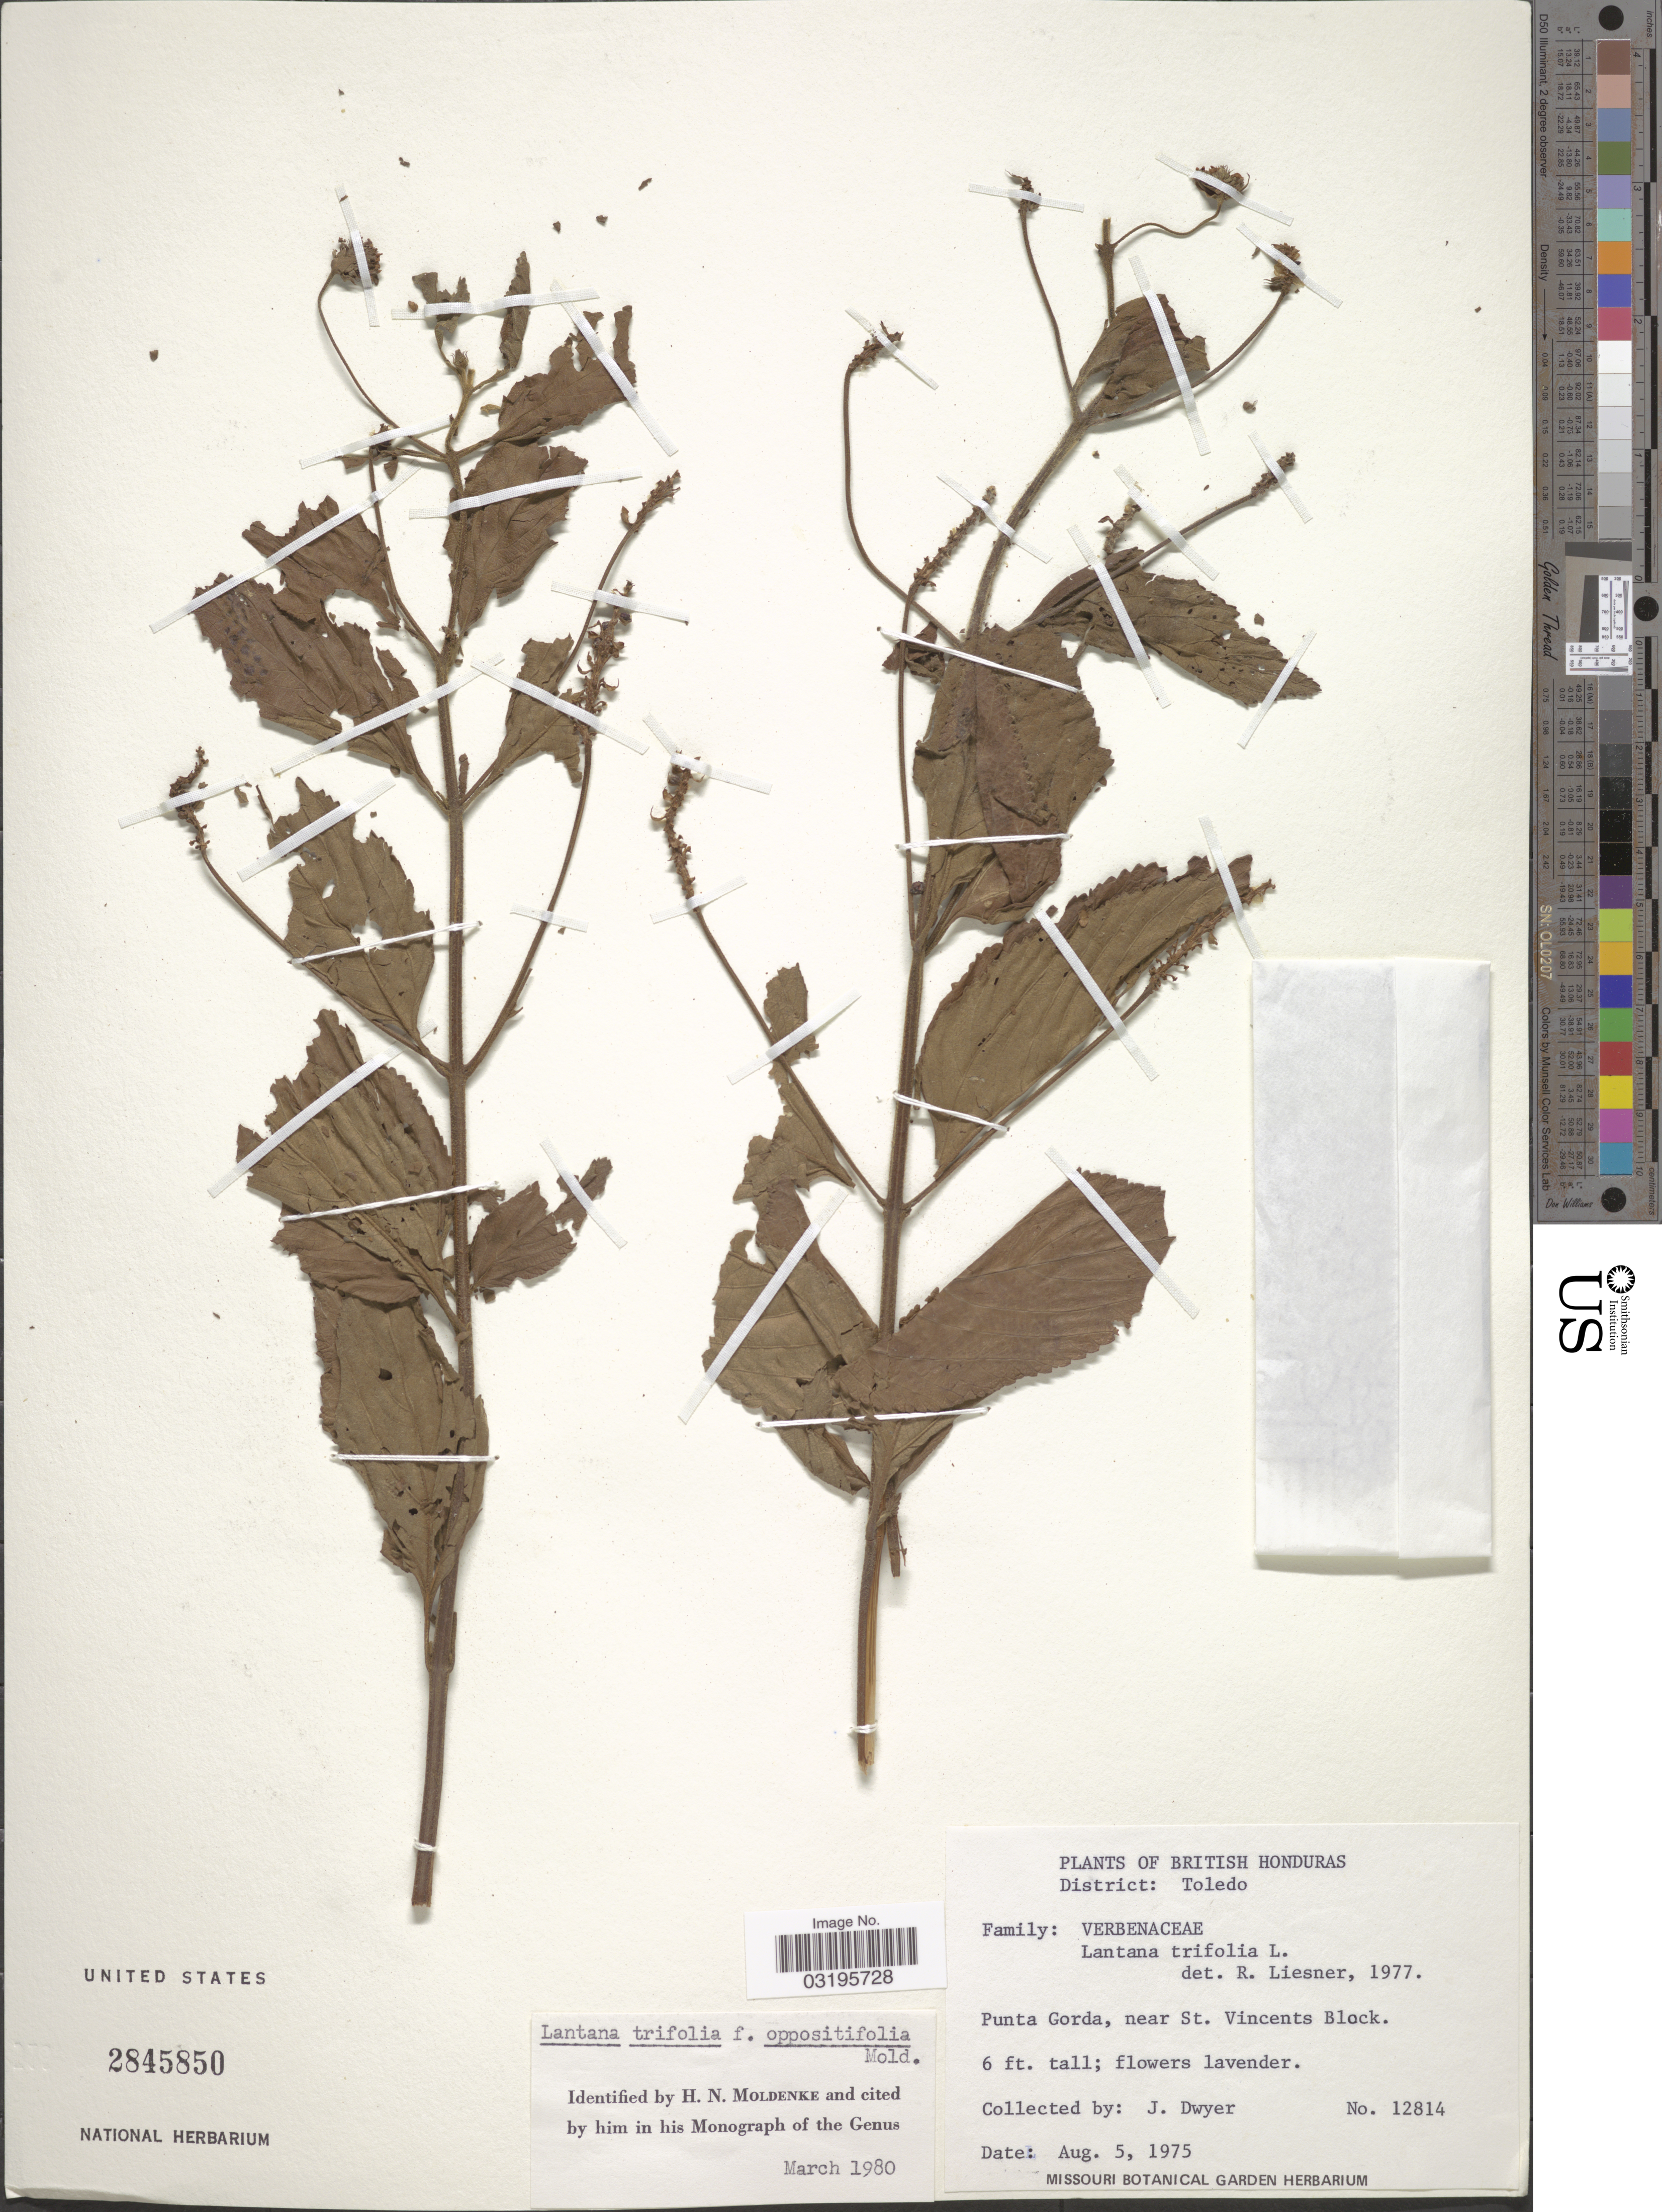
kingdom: Plantae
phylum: Tracheophyta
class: Magnoliopsida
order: Lamiales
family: Verbenaceae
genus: Lantana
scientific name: Lantana trifolia f. oppositifolia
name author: Moldenke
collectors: J. Dwyer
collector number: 12814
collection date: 1975-08-05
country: Belize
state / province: Toledo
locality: British Honduras. District: Toledo. Punta Gorda, near St. Vincents Block.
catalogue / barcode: US 2845850